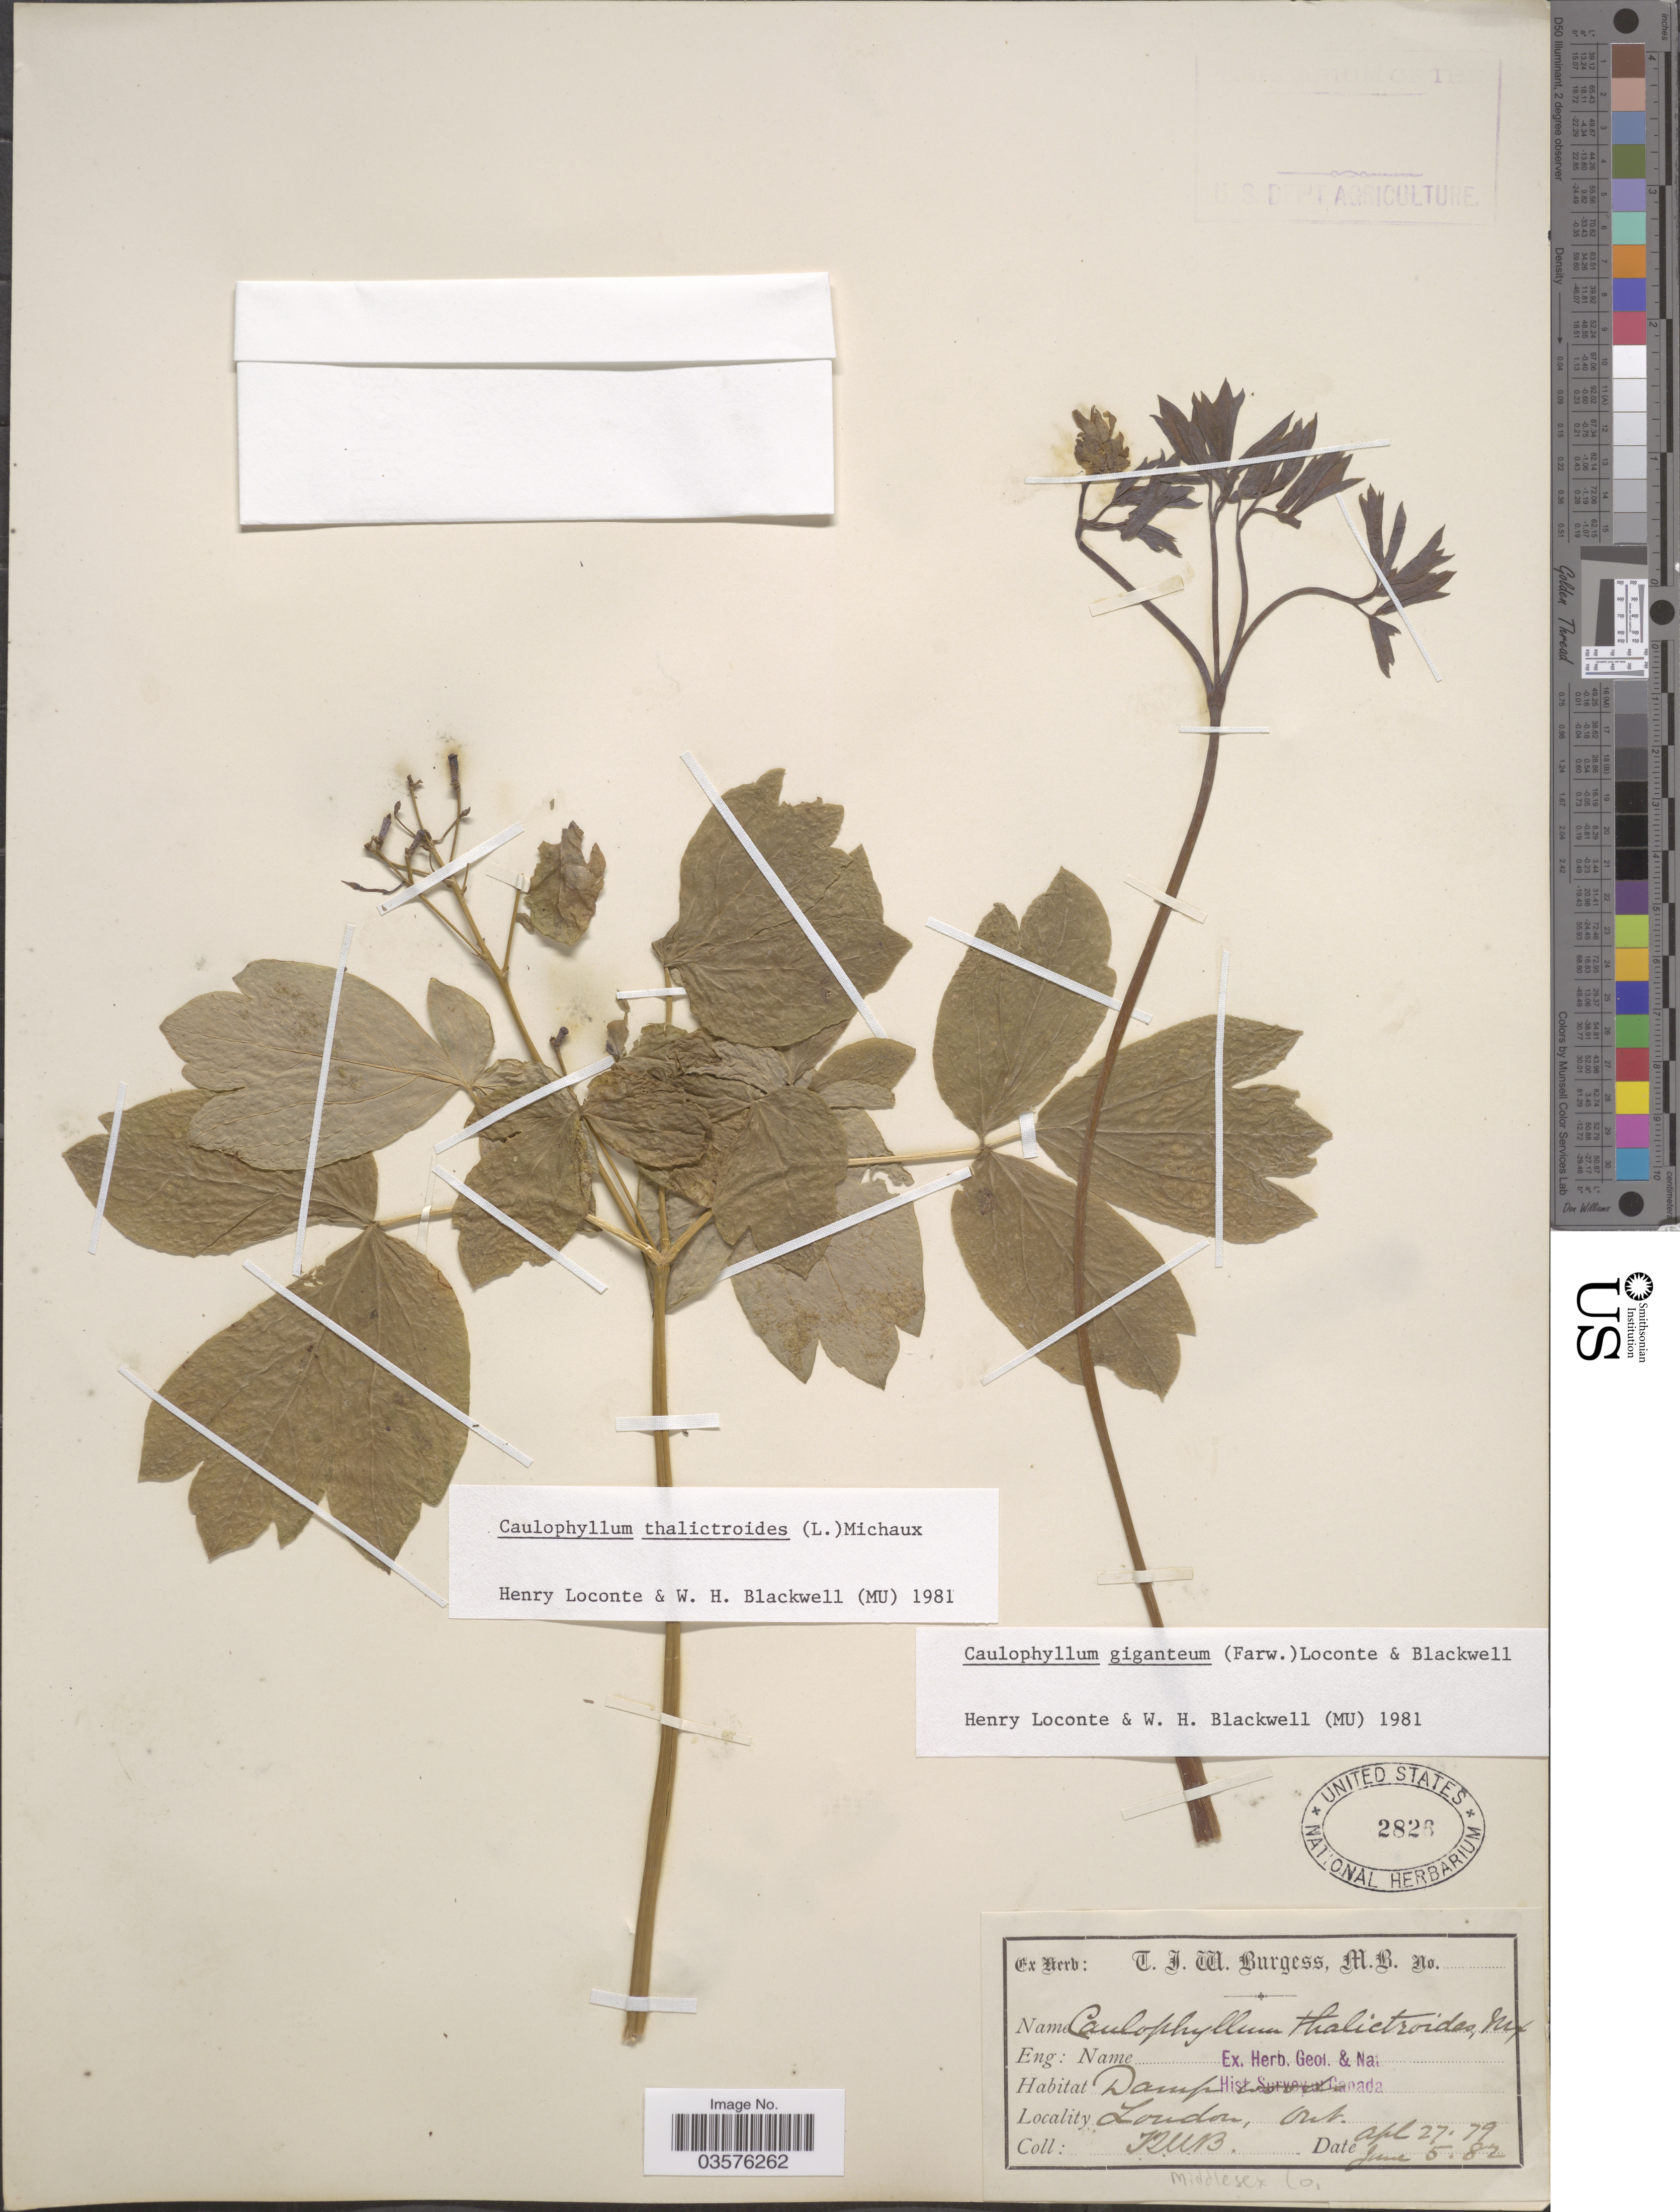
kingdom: Plantae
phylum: Tracheophyta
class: Magnoliopsida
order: Ranunculales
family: Berberidaceae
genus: Caulophyllum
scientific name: Caulophyllum thalictroides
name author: (L.) Michx.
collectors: T. Burgess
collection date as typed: Transcribed d/m/y: 27/4/79 to 5/5/82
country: Canada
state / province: Ontario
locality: London. Middlesex Co.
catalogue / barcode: US 2826